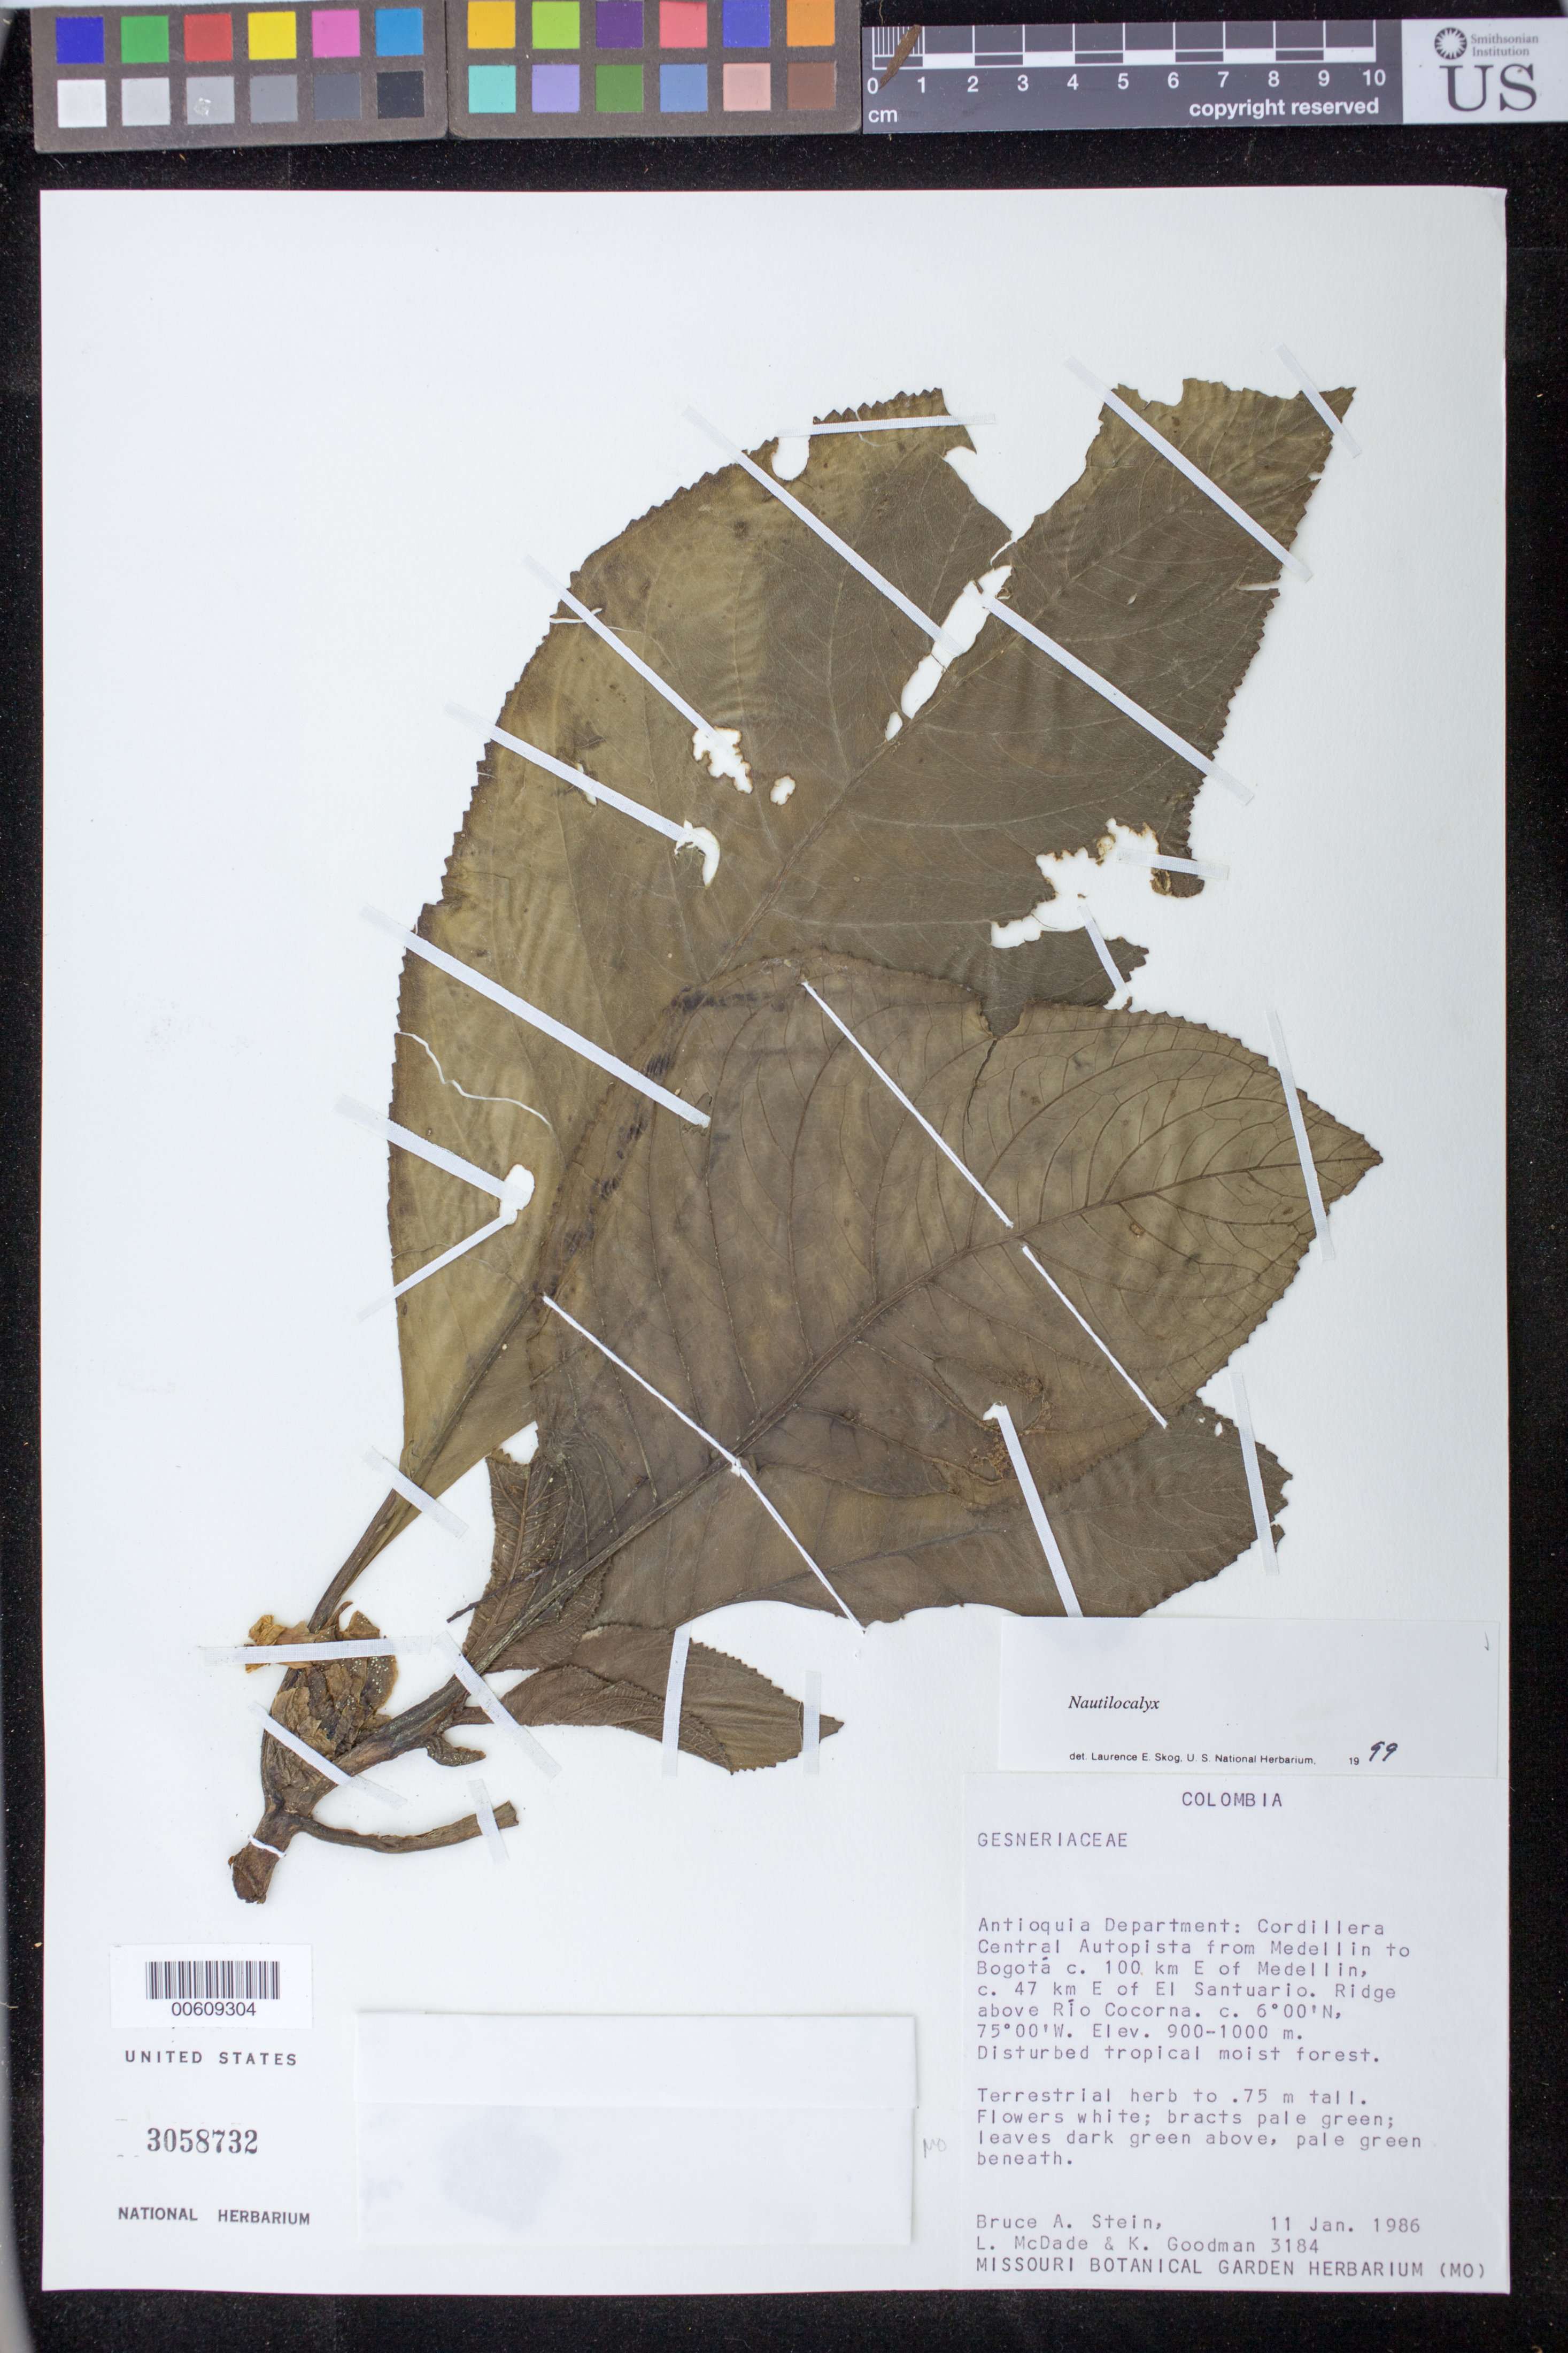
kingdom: Plantae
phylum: Tracheophyta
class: Magnoliopsida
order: Lamiales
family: Gesneriaceae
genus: Nautilocalyx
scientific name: Nautilocalyx sp.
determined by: Skog, Laurence E.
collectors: B. A. Stein, L. McDade & K. Goodman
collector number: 3184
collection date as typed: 11 Jan 1986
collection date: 1986-01-11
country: Colombia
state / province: Antioquia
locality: Cordillera Central Autopista from Medellin to Bogotá c. 100 km E of Medellin, c. 47 km E of El Santuario, ridge above Río Cocorna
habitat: Disturbed tropical moist forest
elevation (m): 900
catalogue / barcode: US 3058732